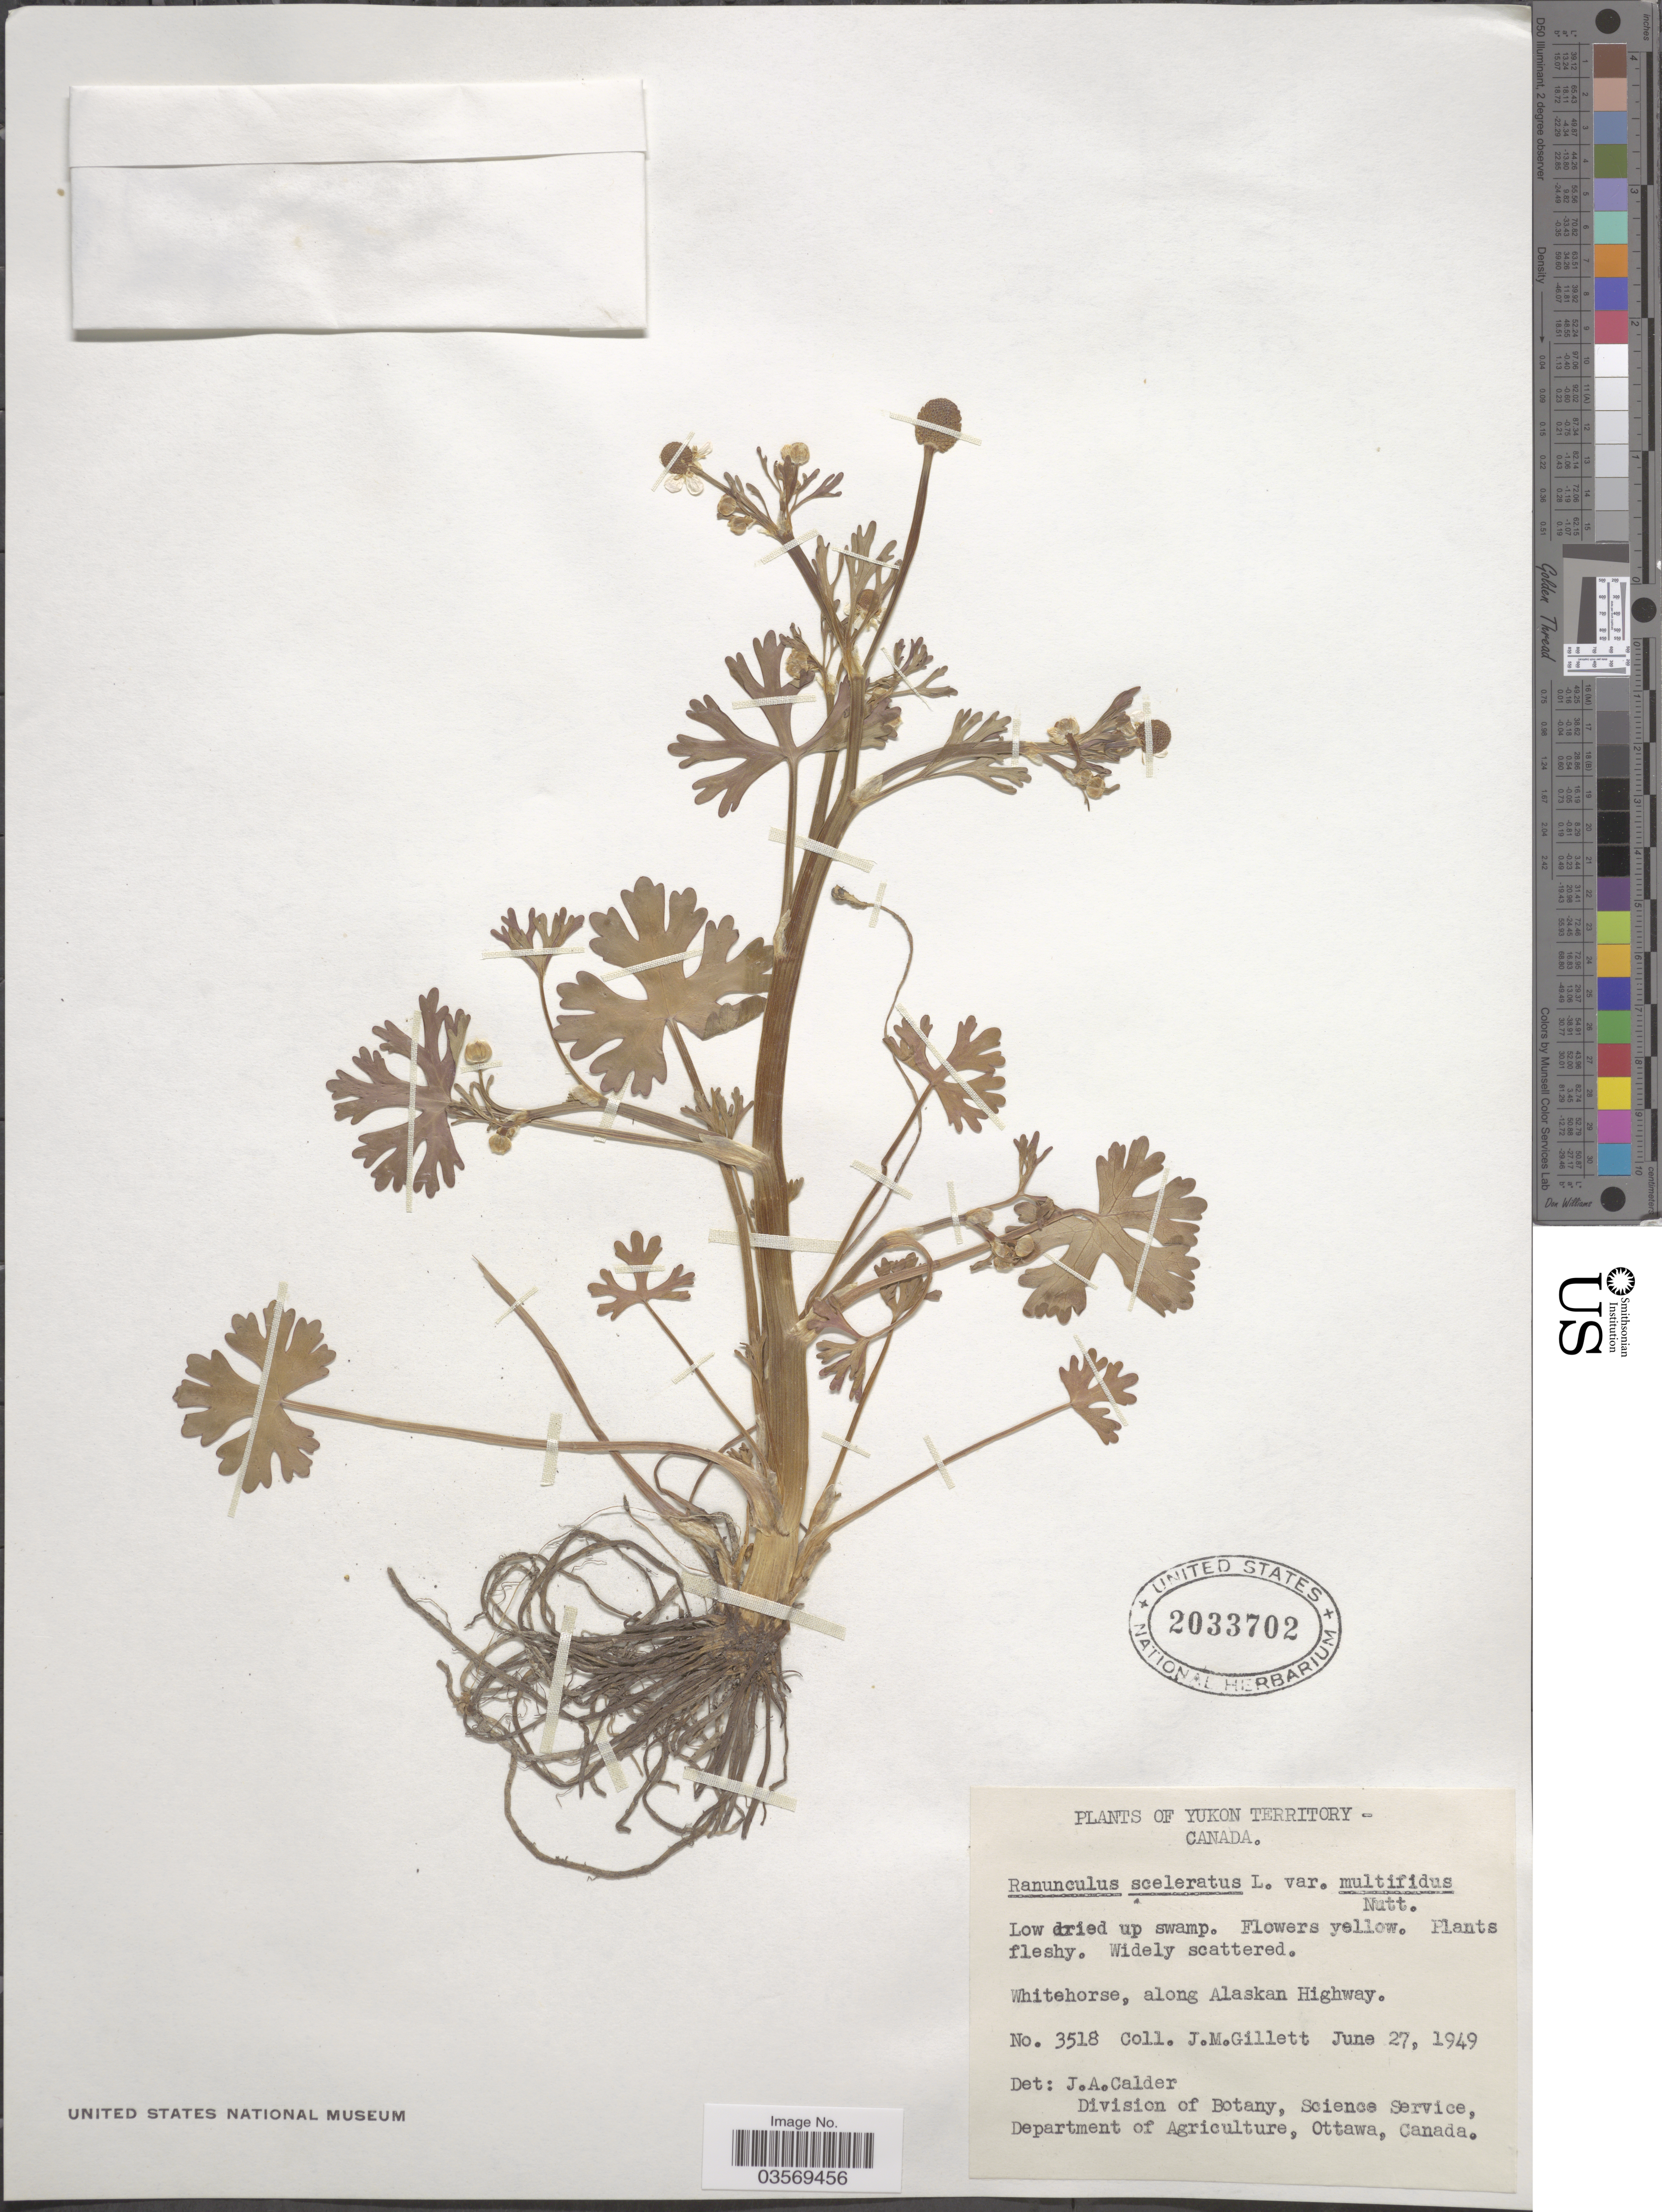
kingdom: Plantae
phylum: Tracheophyta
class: Magnoliopsida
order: Ranunculales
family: Ranunculaceae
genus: Ranunculus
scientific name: Ranunculus sceleratus var. multifidus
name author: Nutt.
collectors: J. M. Gillet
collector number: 3518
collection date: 1949-06-27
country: Canada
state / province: Yukon Territory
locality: Whitehorse, along Alaskan Highway.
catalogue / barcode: US 2033702